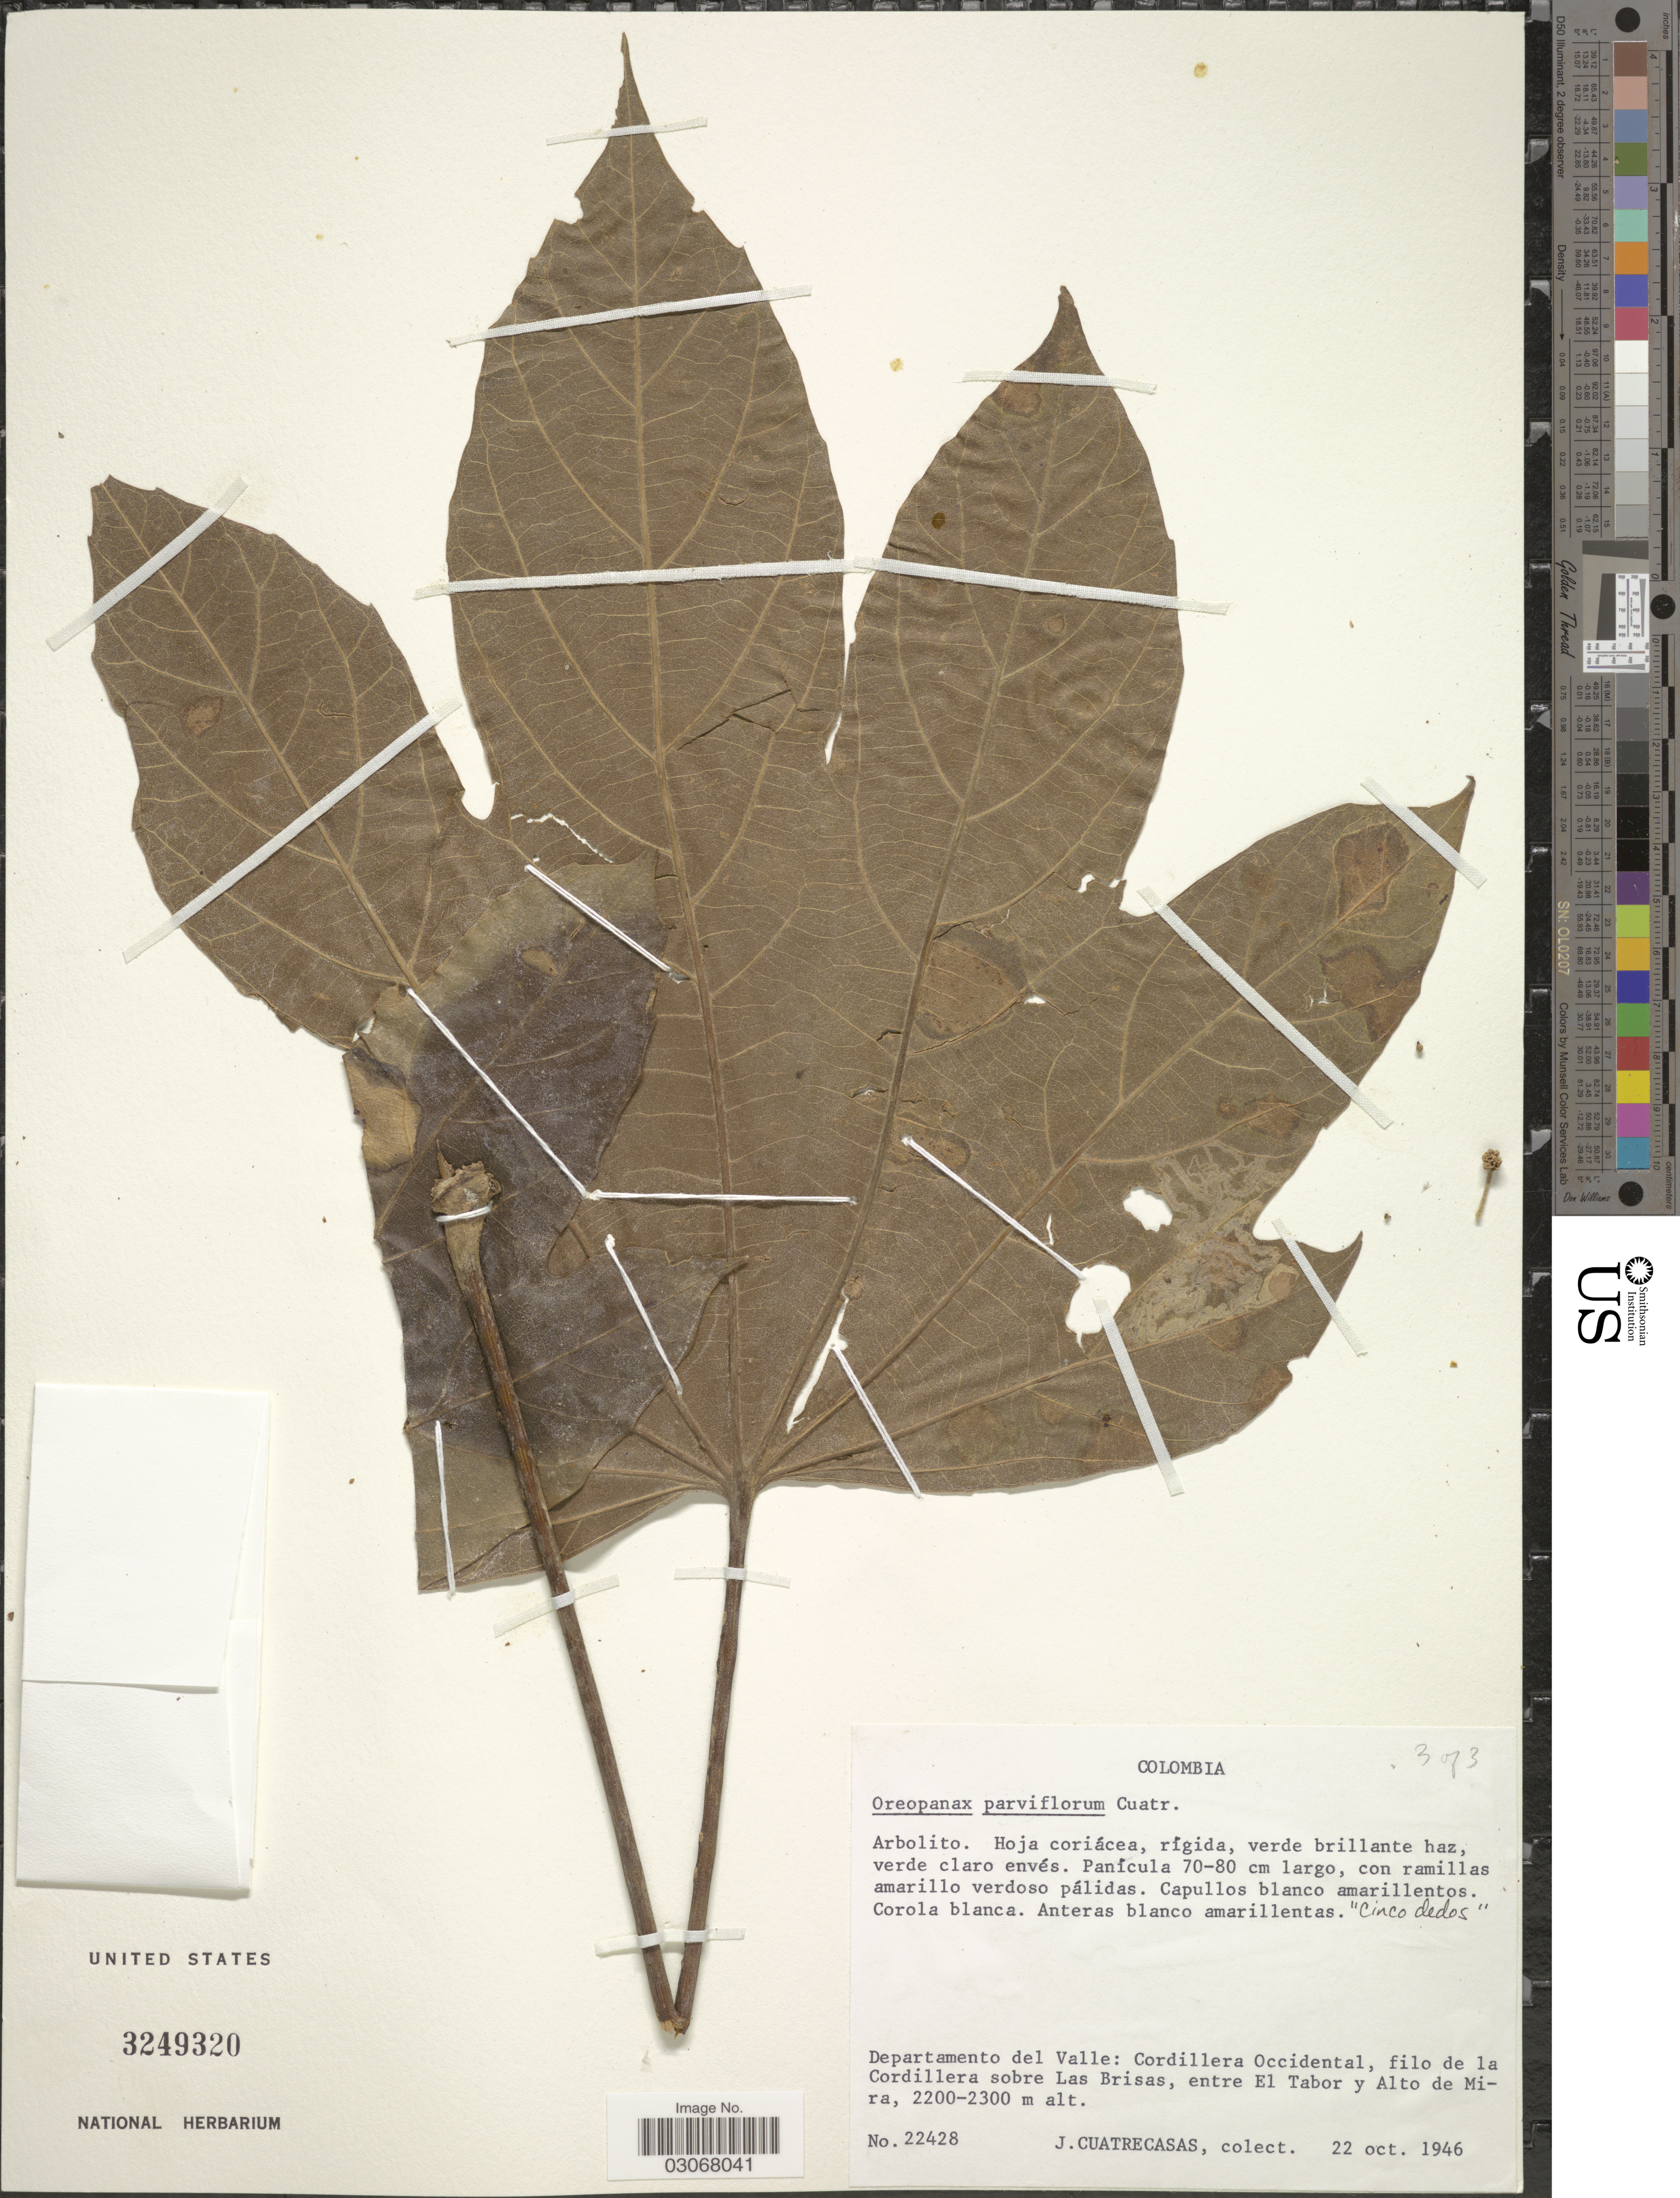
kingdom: Plantae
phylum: Tracheophyta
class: Magnoliopsida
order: Apiales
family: Araliaceae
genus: Oreopanax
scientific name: Oreopanax parviflorus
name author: Cuatrec.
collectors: J. Cuatrecasas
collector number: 22428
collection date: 1946-10-22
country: Colombia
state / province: Valle del Cauca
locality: Departamento del Valle: Cordillera Occidental, filo de la Cordillera sobre Las Brisas, entre El Tabor y Alto de Mira.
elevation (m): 2200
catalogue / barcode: US 3249320